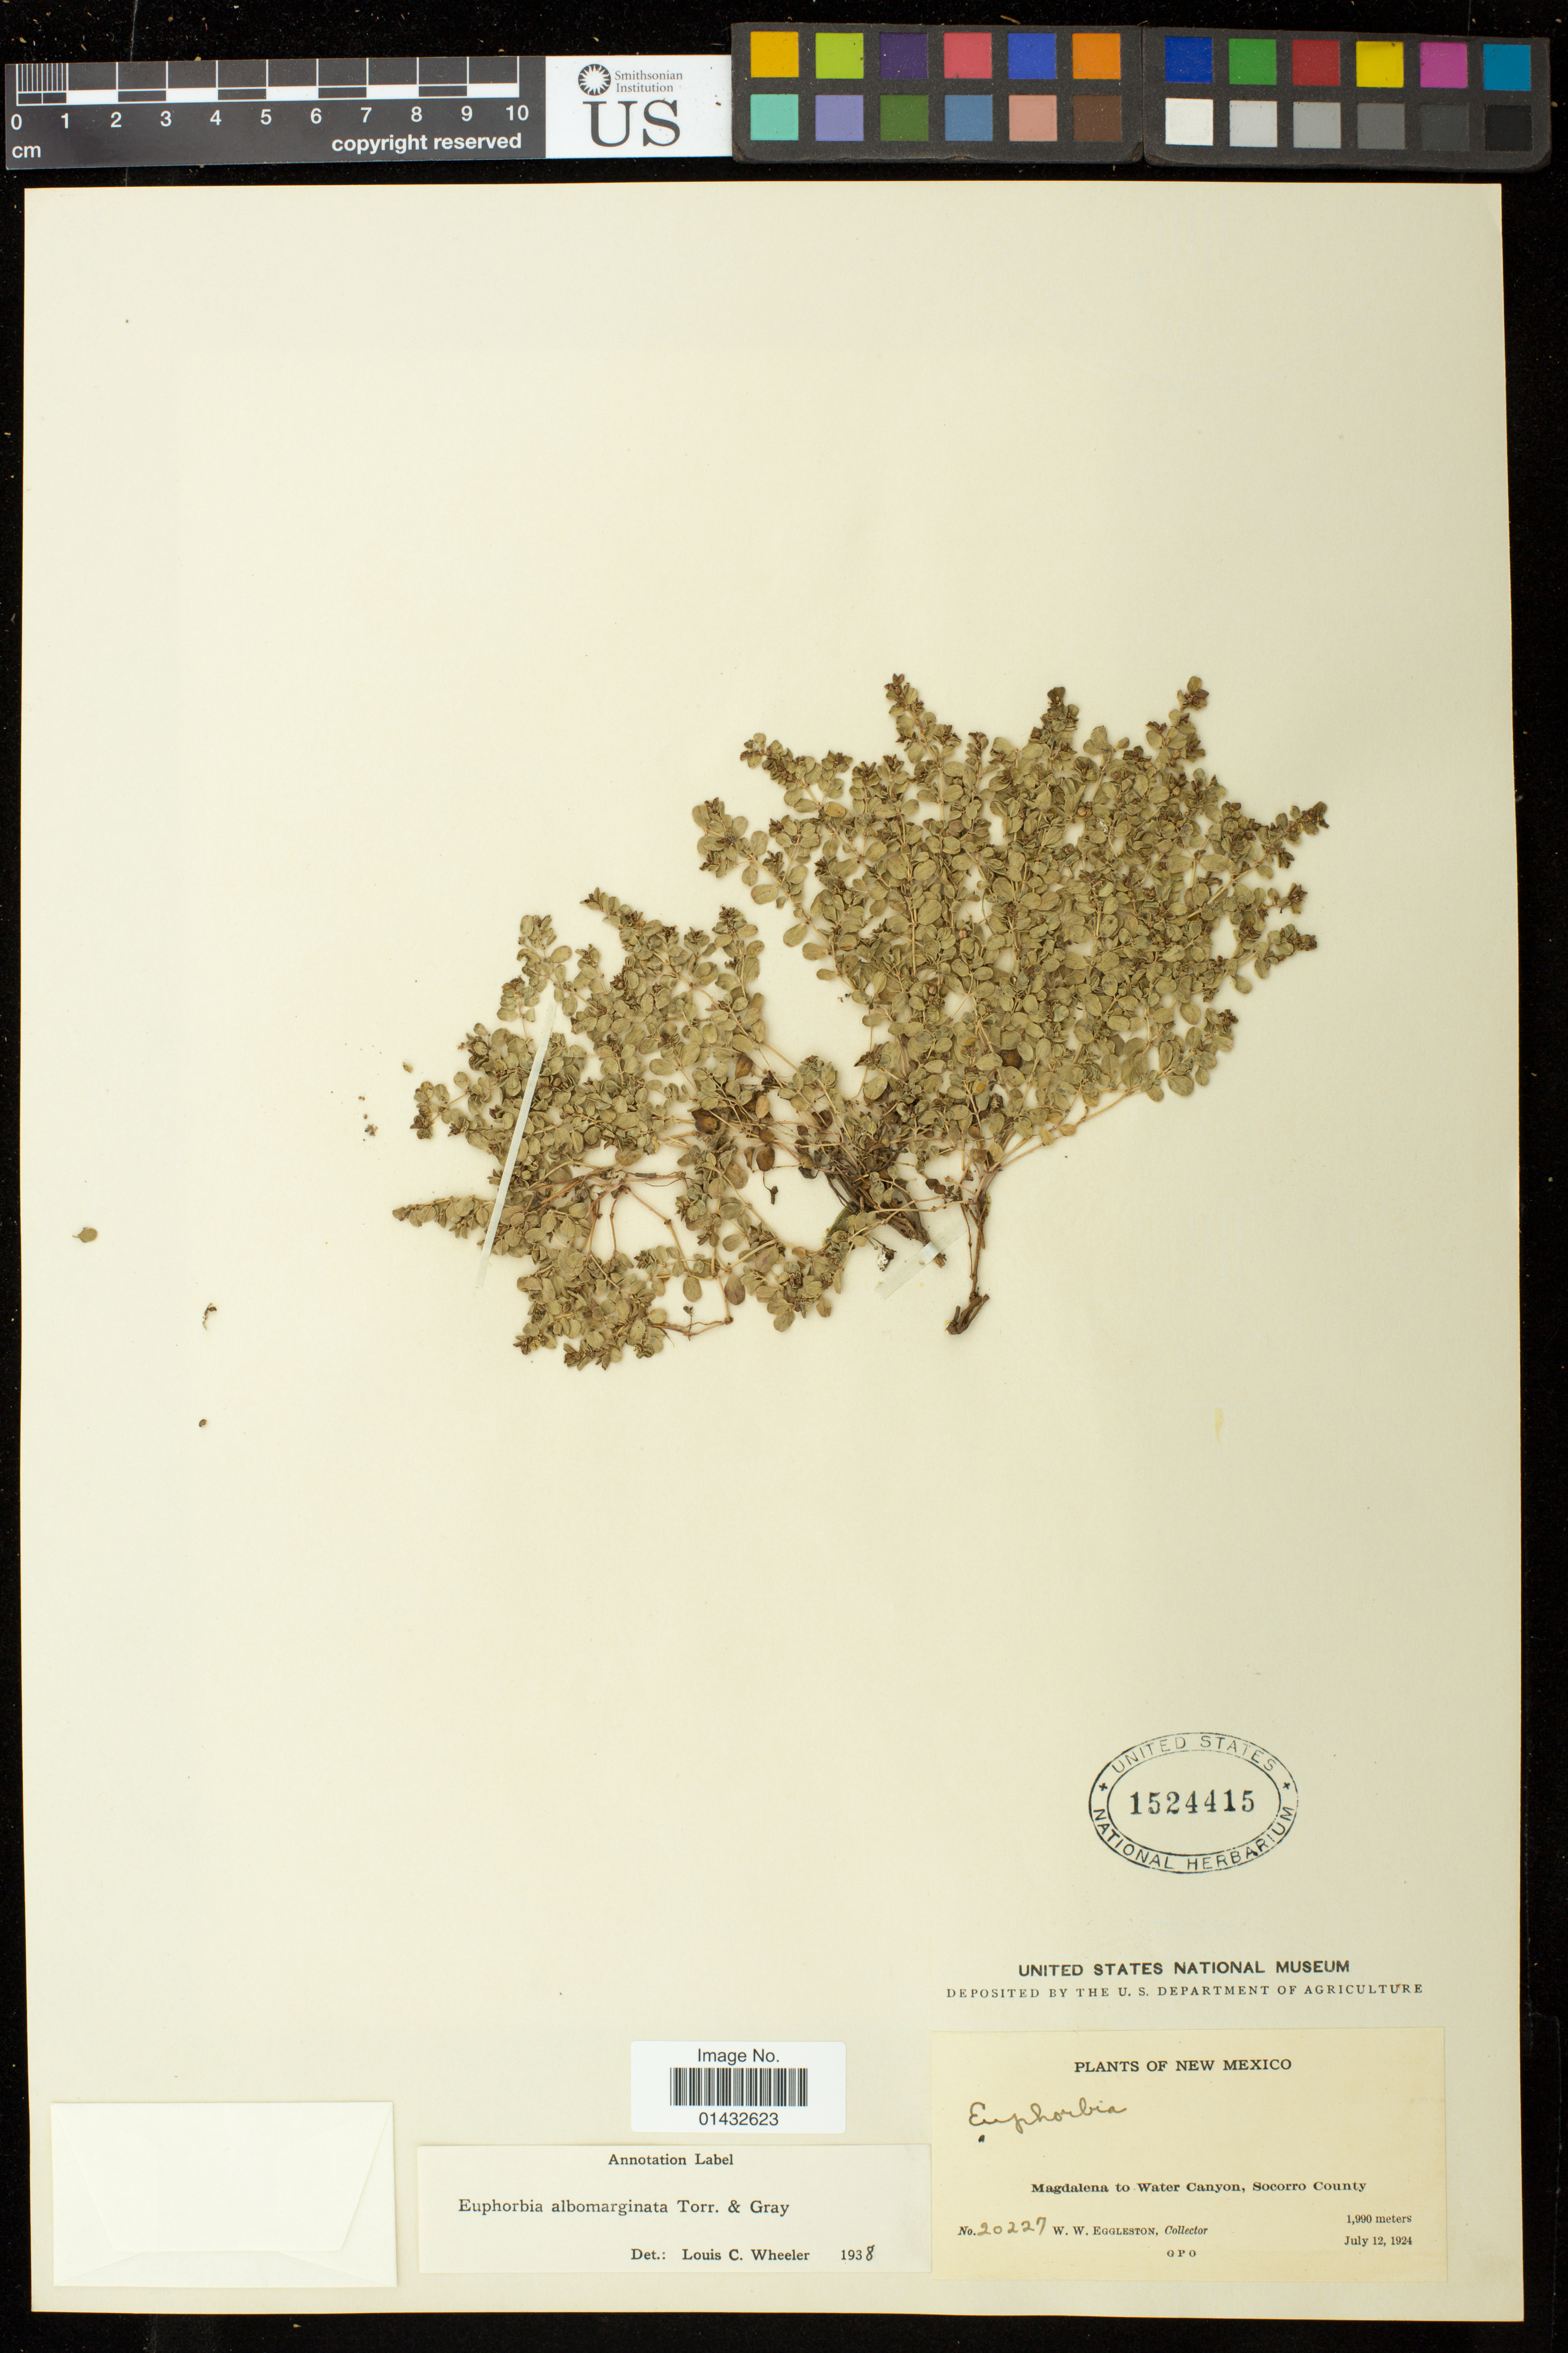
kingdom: Plantae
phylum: Tracheophyta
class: Magnoliopsida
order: Malpighiales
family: Euphorbiaceae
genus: Euphorbia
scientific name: Euphorbia albomarginata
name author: Torr. & A. Gray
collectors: W. W. Eggleston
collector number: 20227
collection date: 1924-07-12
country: United States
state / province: New Mexico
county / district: Socorro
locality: Magdalena to Water County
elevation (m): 1990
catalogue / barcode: US 1524415